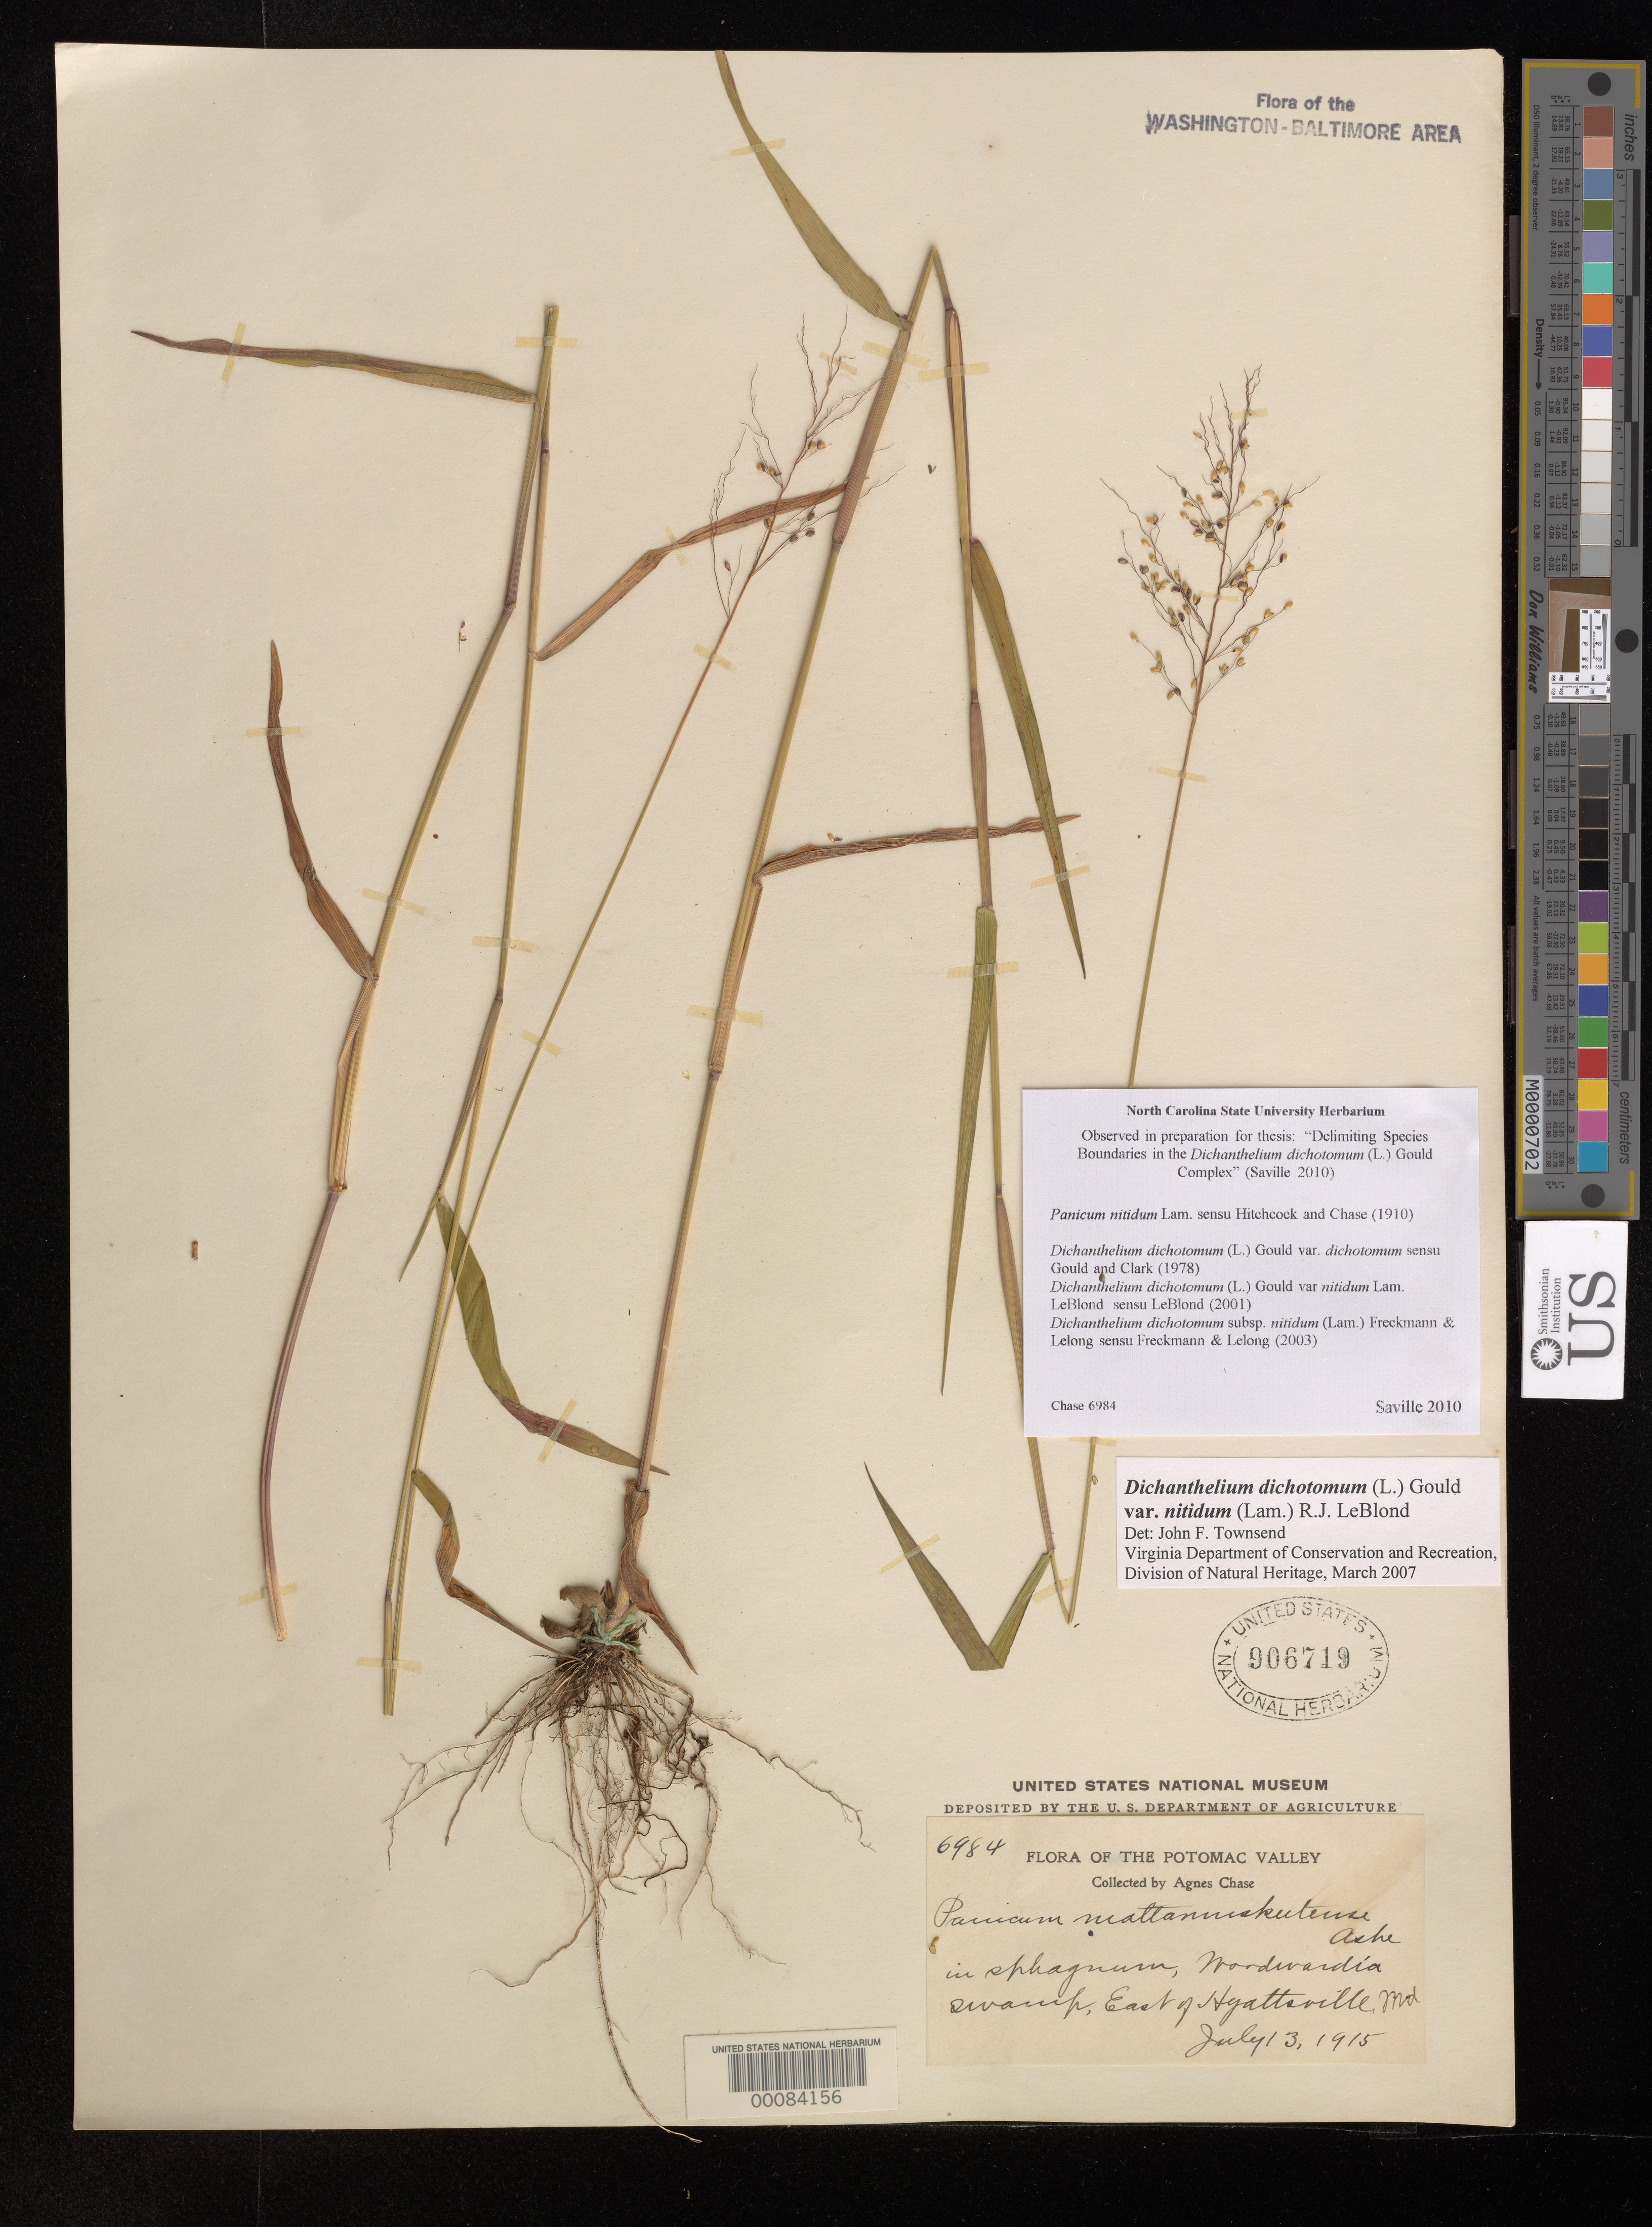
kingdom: Plantae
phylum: Tracheophyta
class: Liliopsida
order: Poales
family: Poaceae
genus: Dichanthelium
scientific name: Dichanthelium dichotomum var. nitidum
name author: (Lam.) LeBlond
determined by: Townsend, John F.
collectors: A. Chase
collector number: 6984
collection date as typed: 13 Jul 1915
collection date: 1915-07-13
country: United States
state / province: Maryland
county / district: Prince George's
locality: East of Hyattsville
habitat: In sphagnum Woodwardia swamp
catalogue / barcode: US 906719